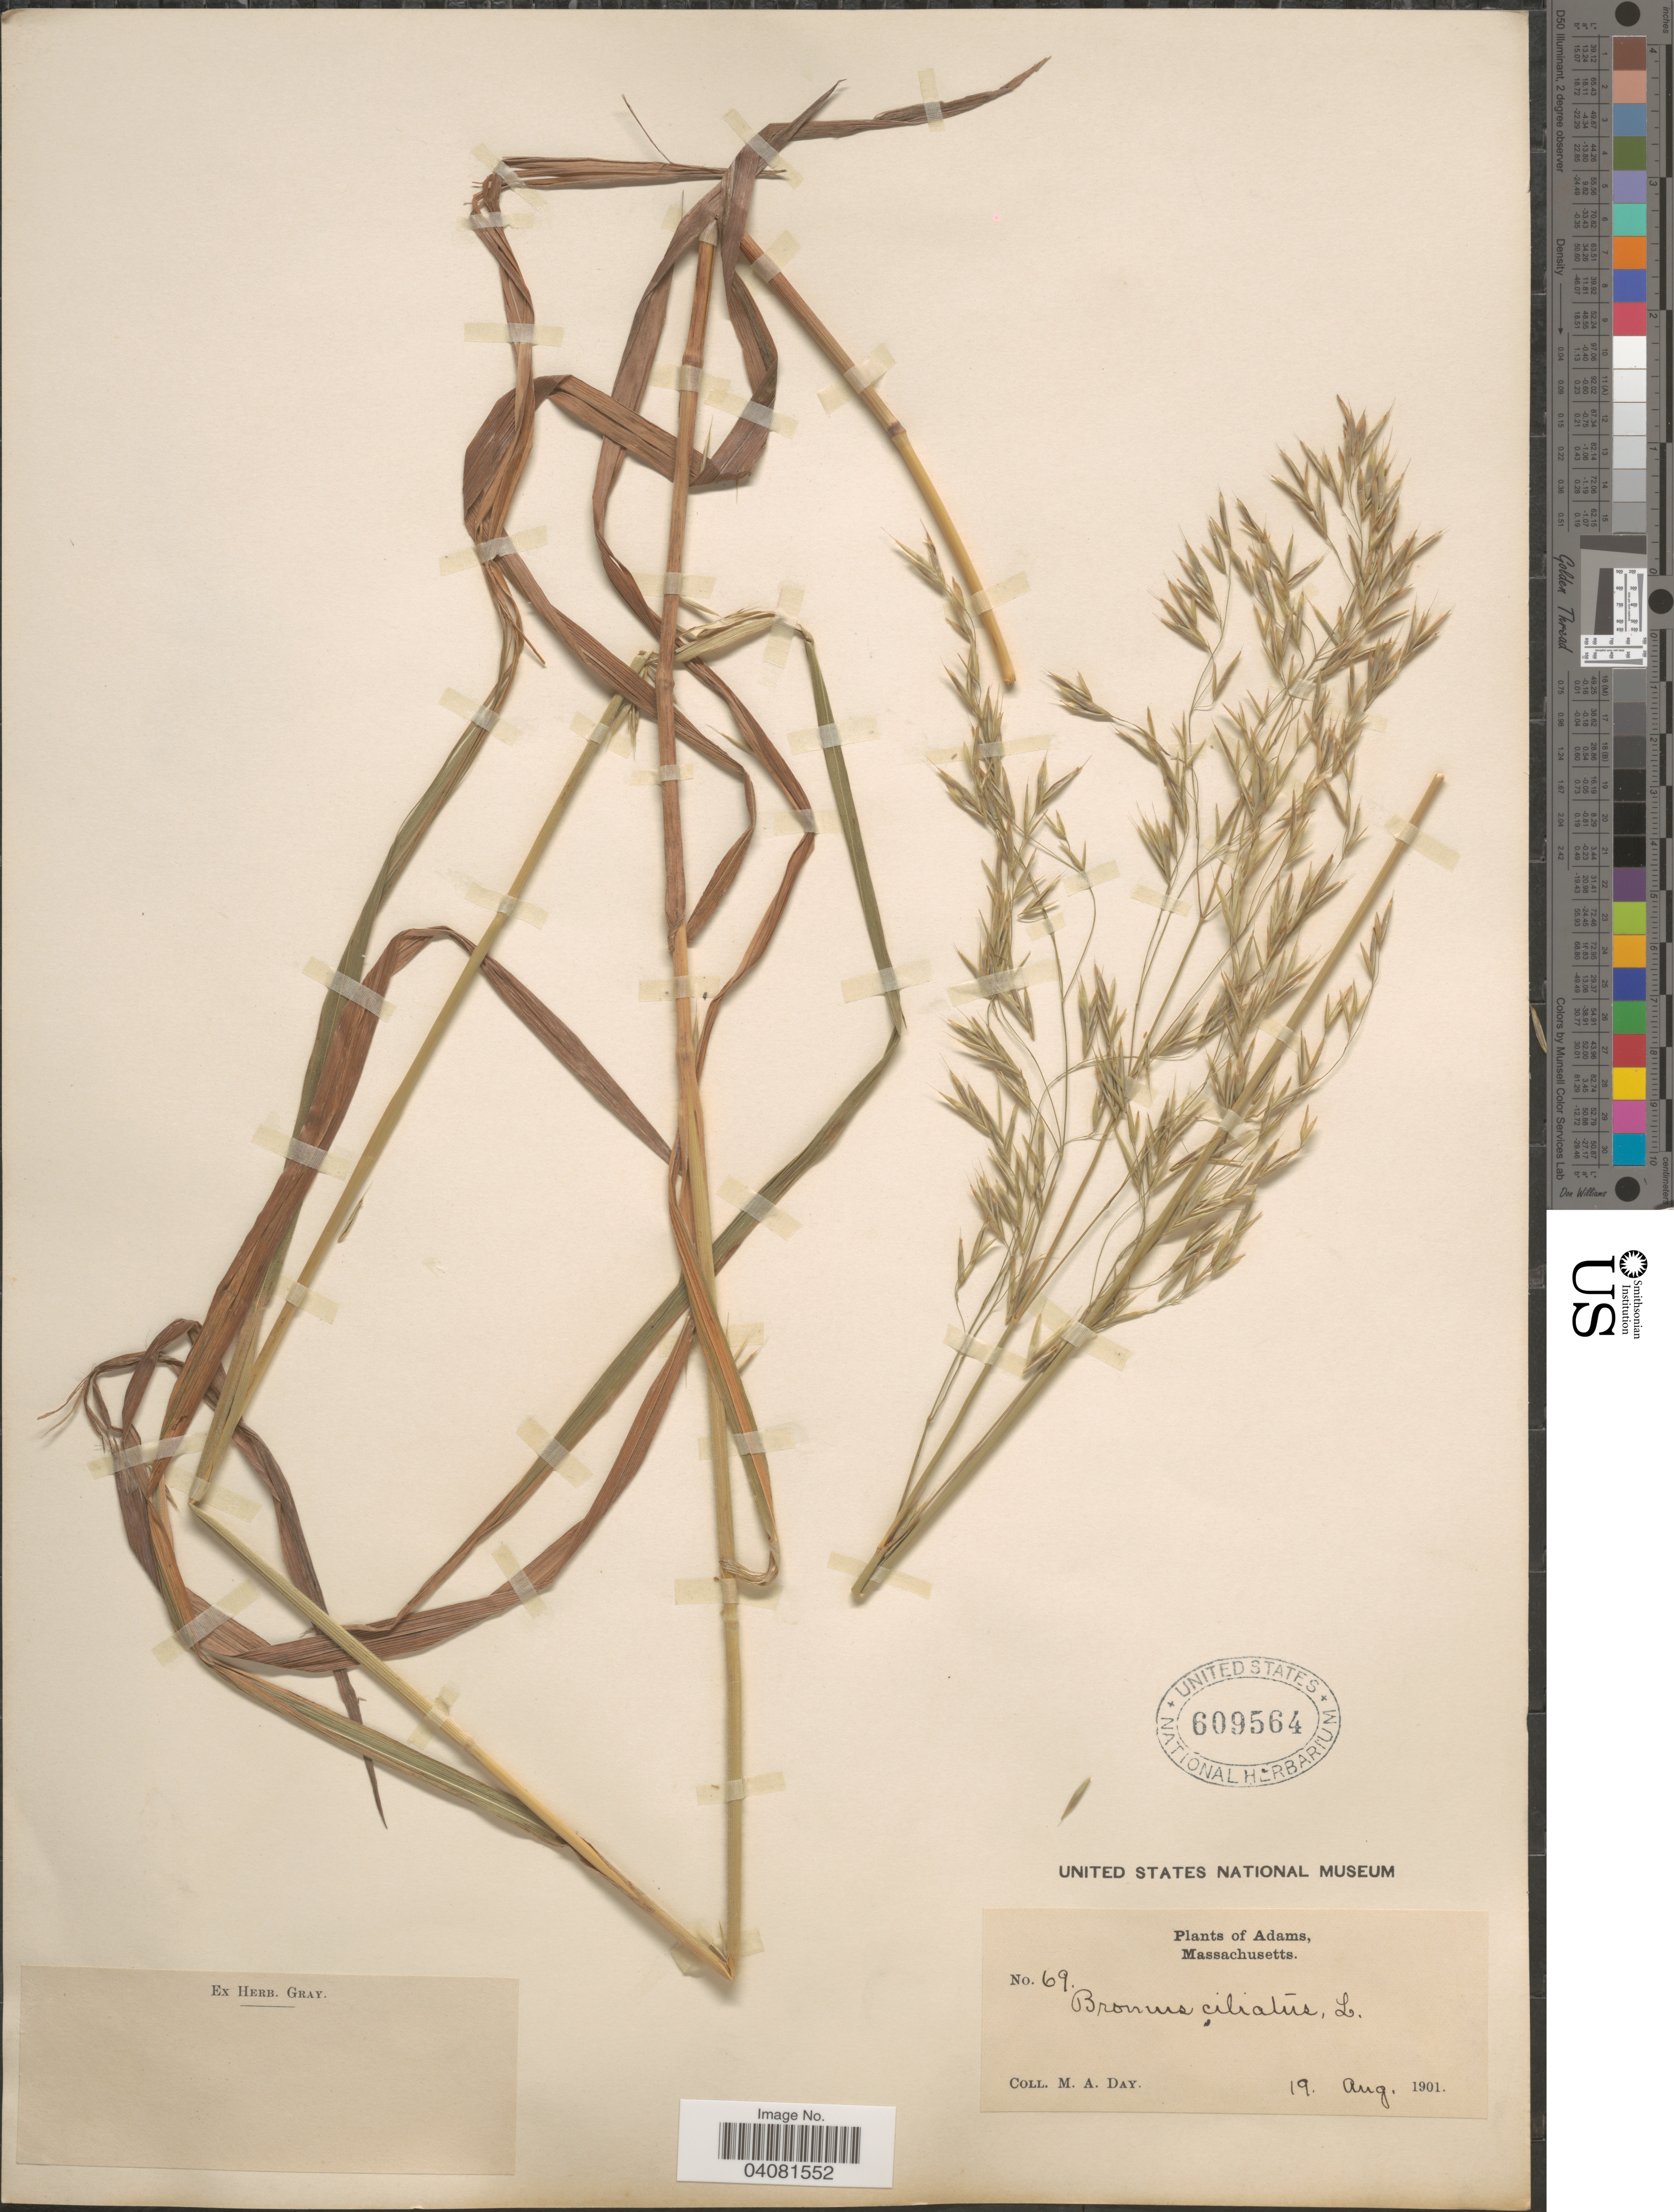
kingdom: Plantae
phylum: Tracheophyta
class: Liliopsida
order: Poales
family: Poaceae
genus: Bromus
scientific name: Bromus ciliatus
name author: L.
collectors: M. Day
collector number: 69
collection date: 1901-08-19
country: United States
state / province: Massachusetts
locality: Adams.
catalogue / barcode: US 609564